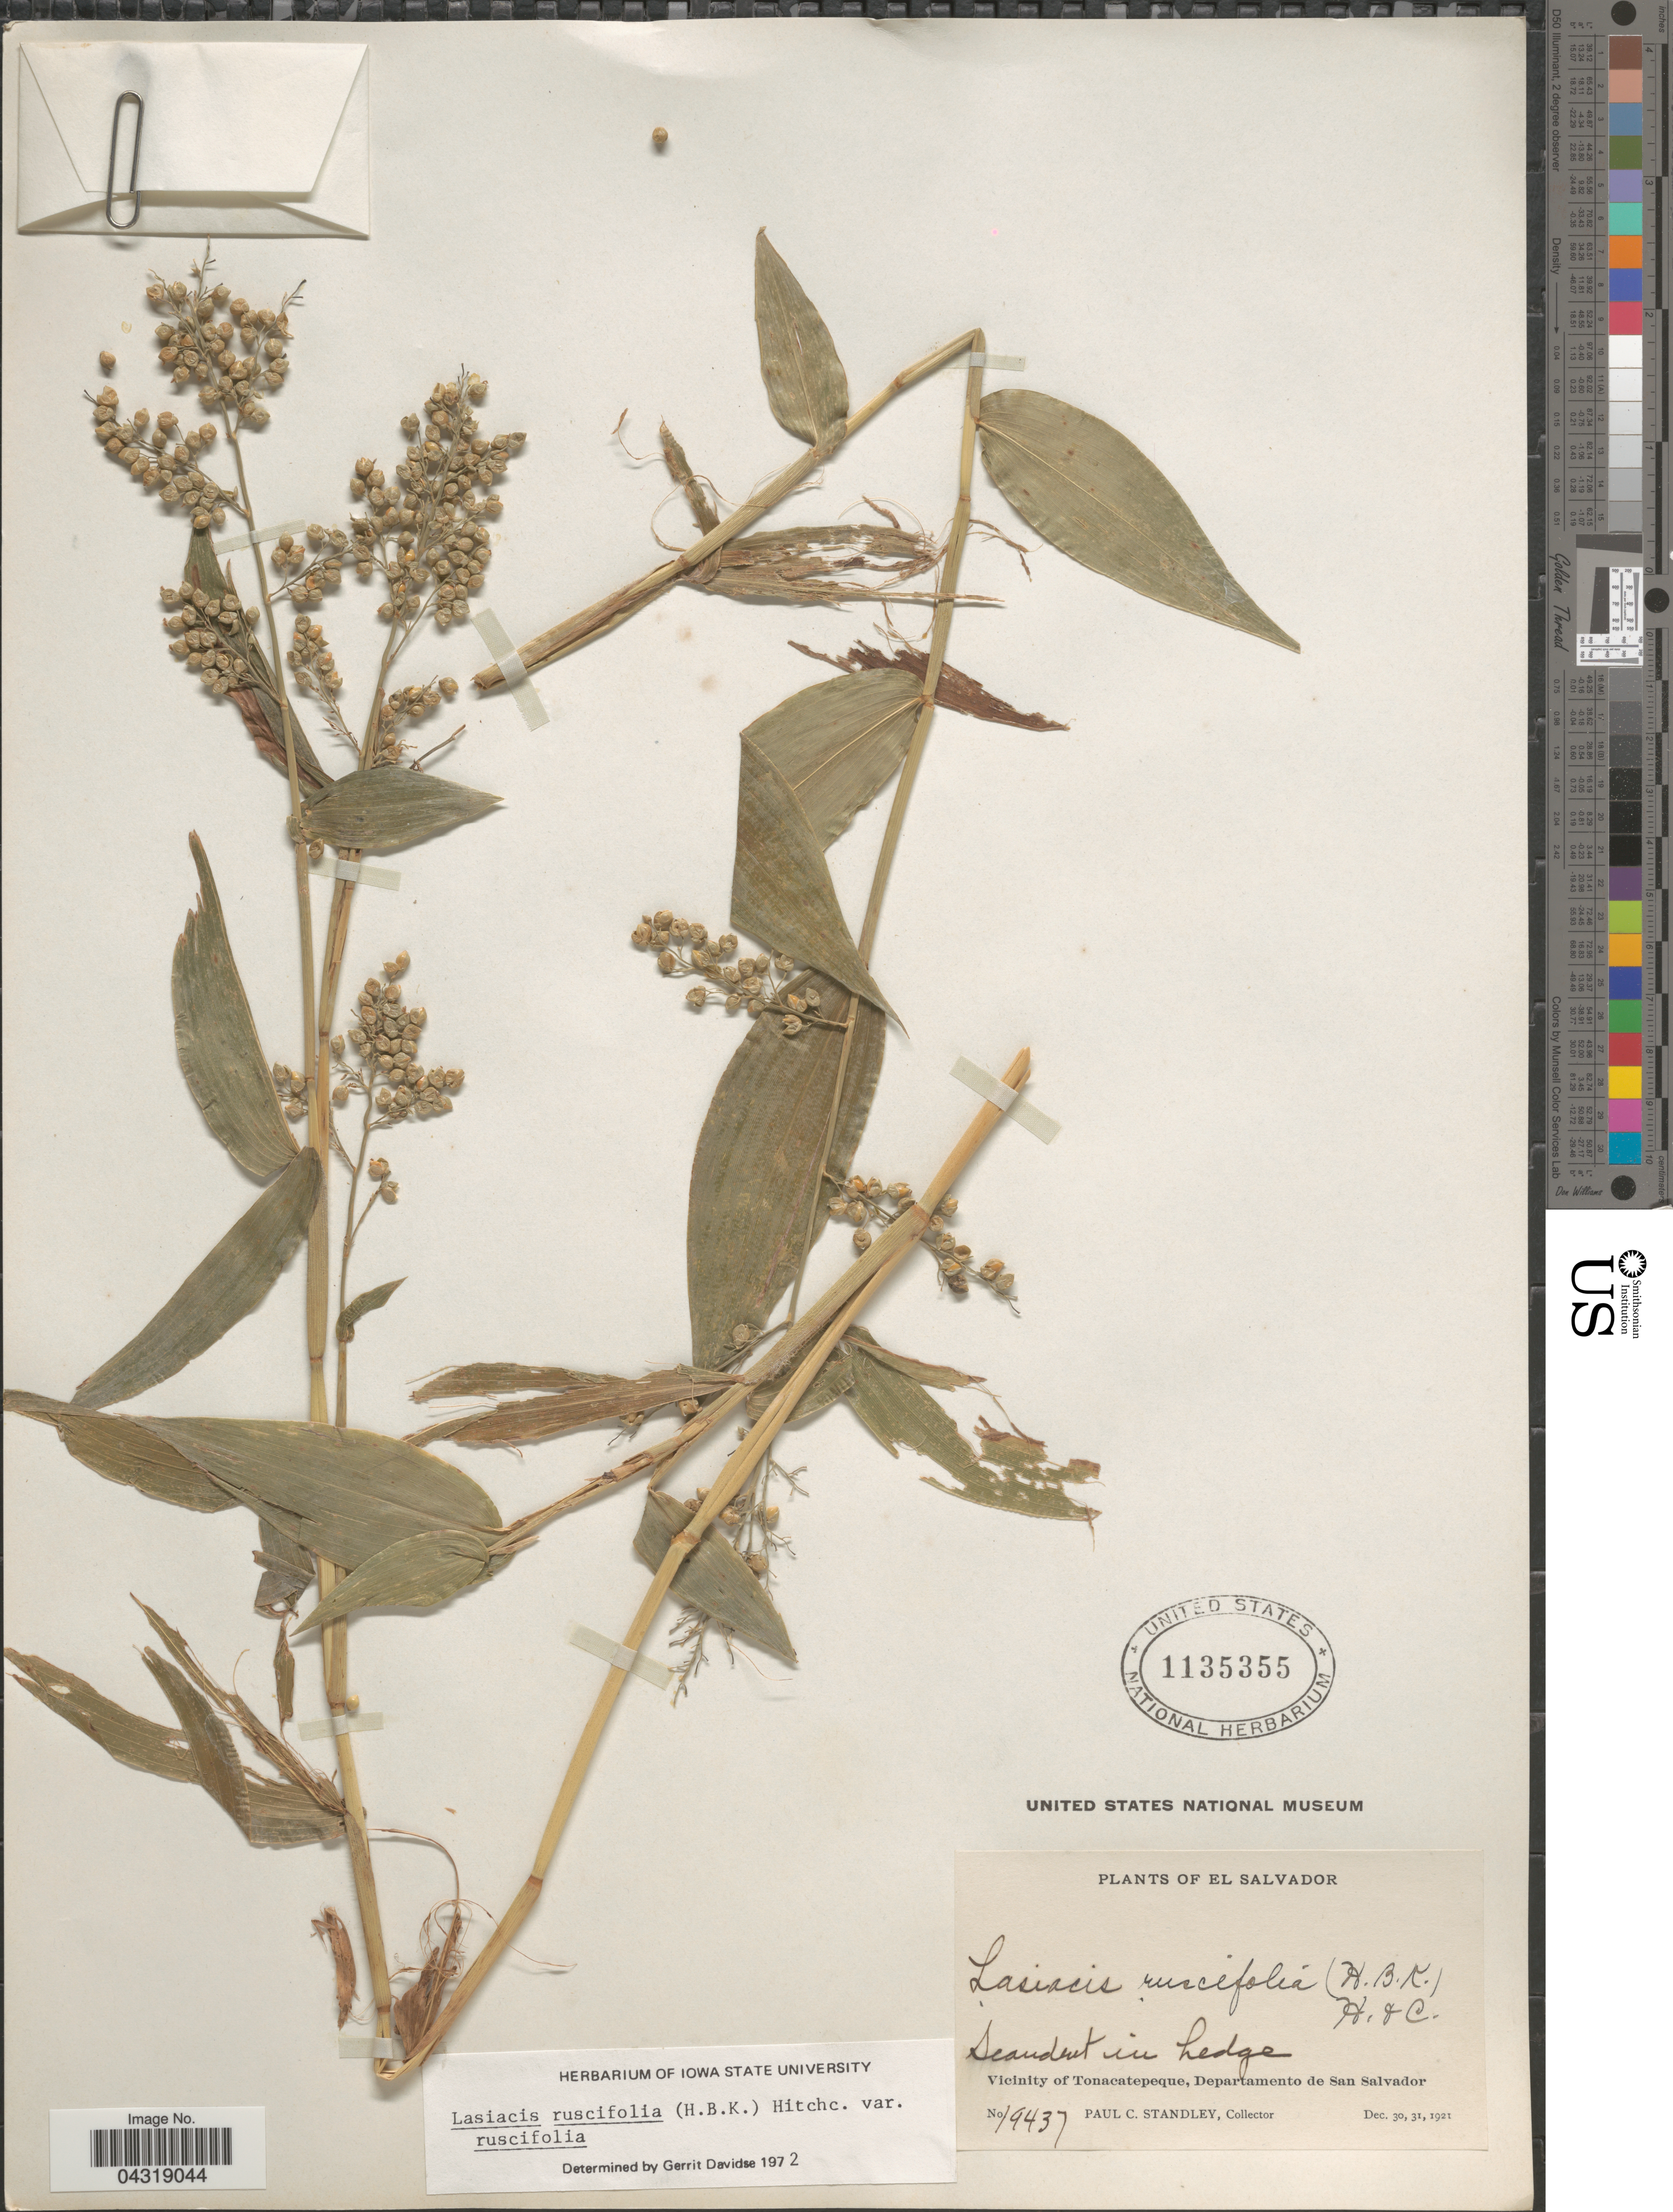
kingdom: Plantae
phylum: Tracheophyta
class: Liliopsida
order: Poales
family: Poaceae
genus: Lasiacis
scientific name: Lasiacis ruscifolia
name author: (Kunth) Hitchc.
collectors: P. C. Standley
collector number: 19437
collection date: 1921-12-30/1921-12-31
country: El Salvador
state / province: San Salvador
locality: Vicinity of Tonacatepeque, Departamento de San Salvador.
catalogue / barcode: US 1135355